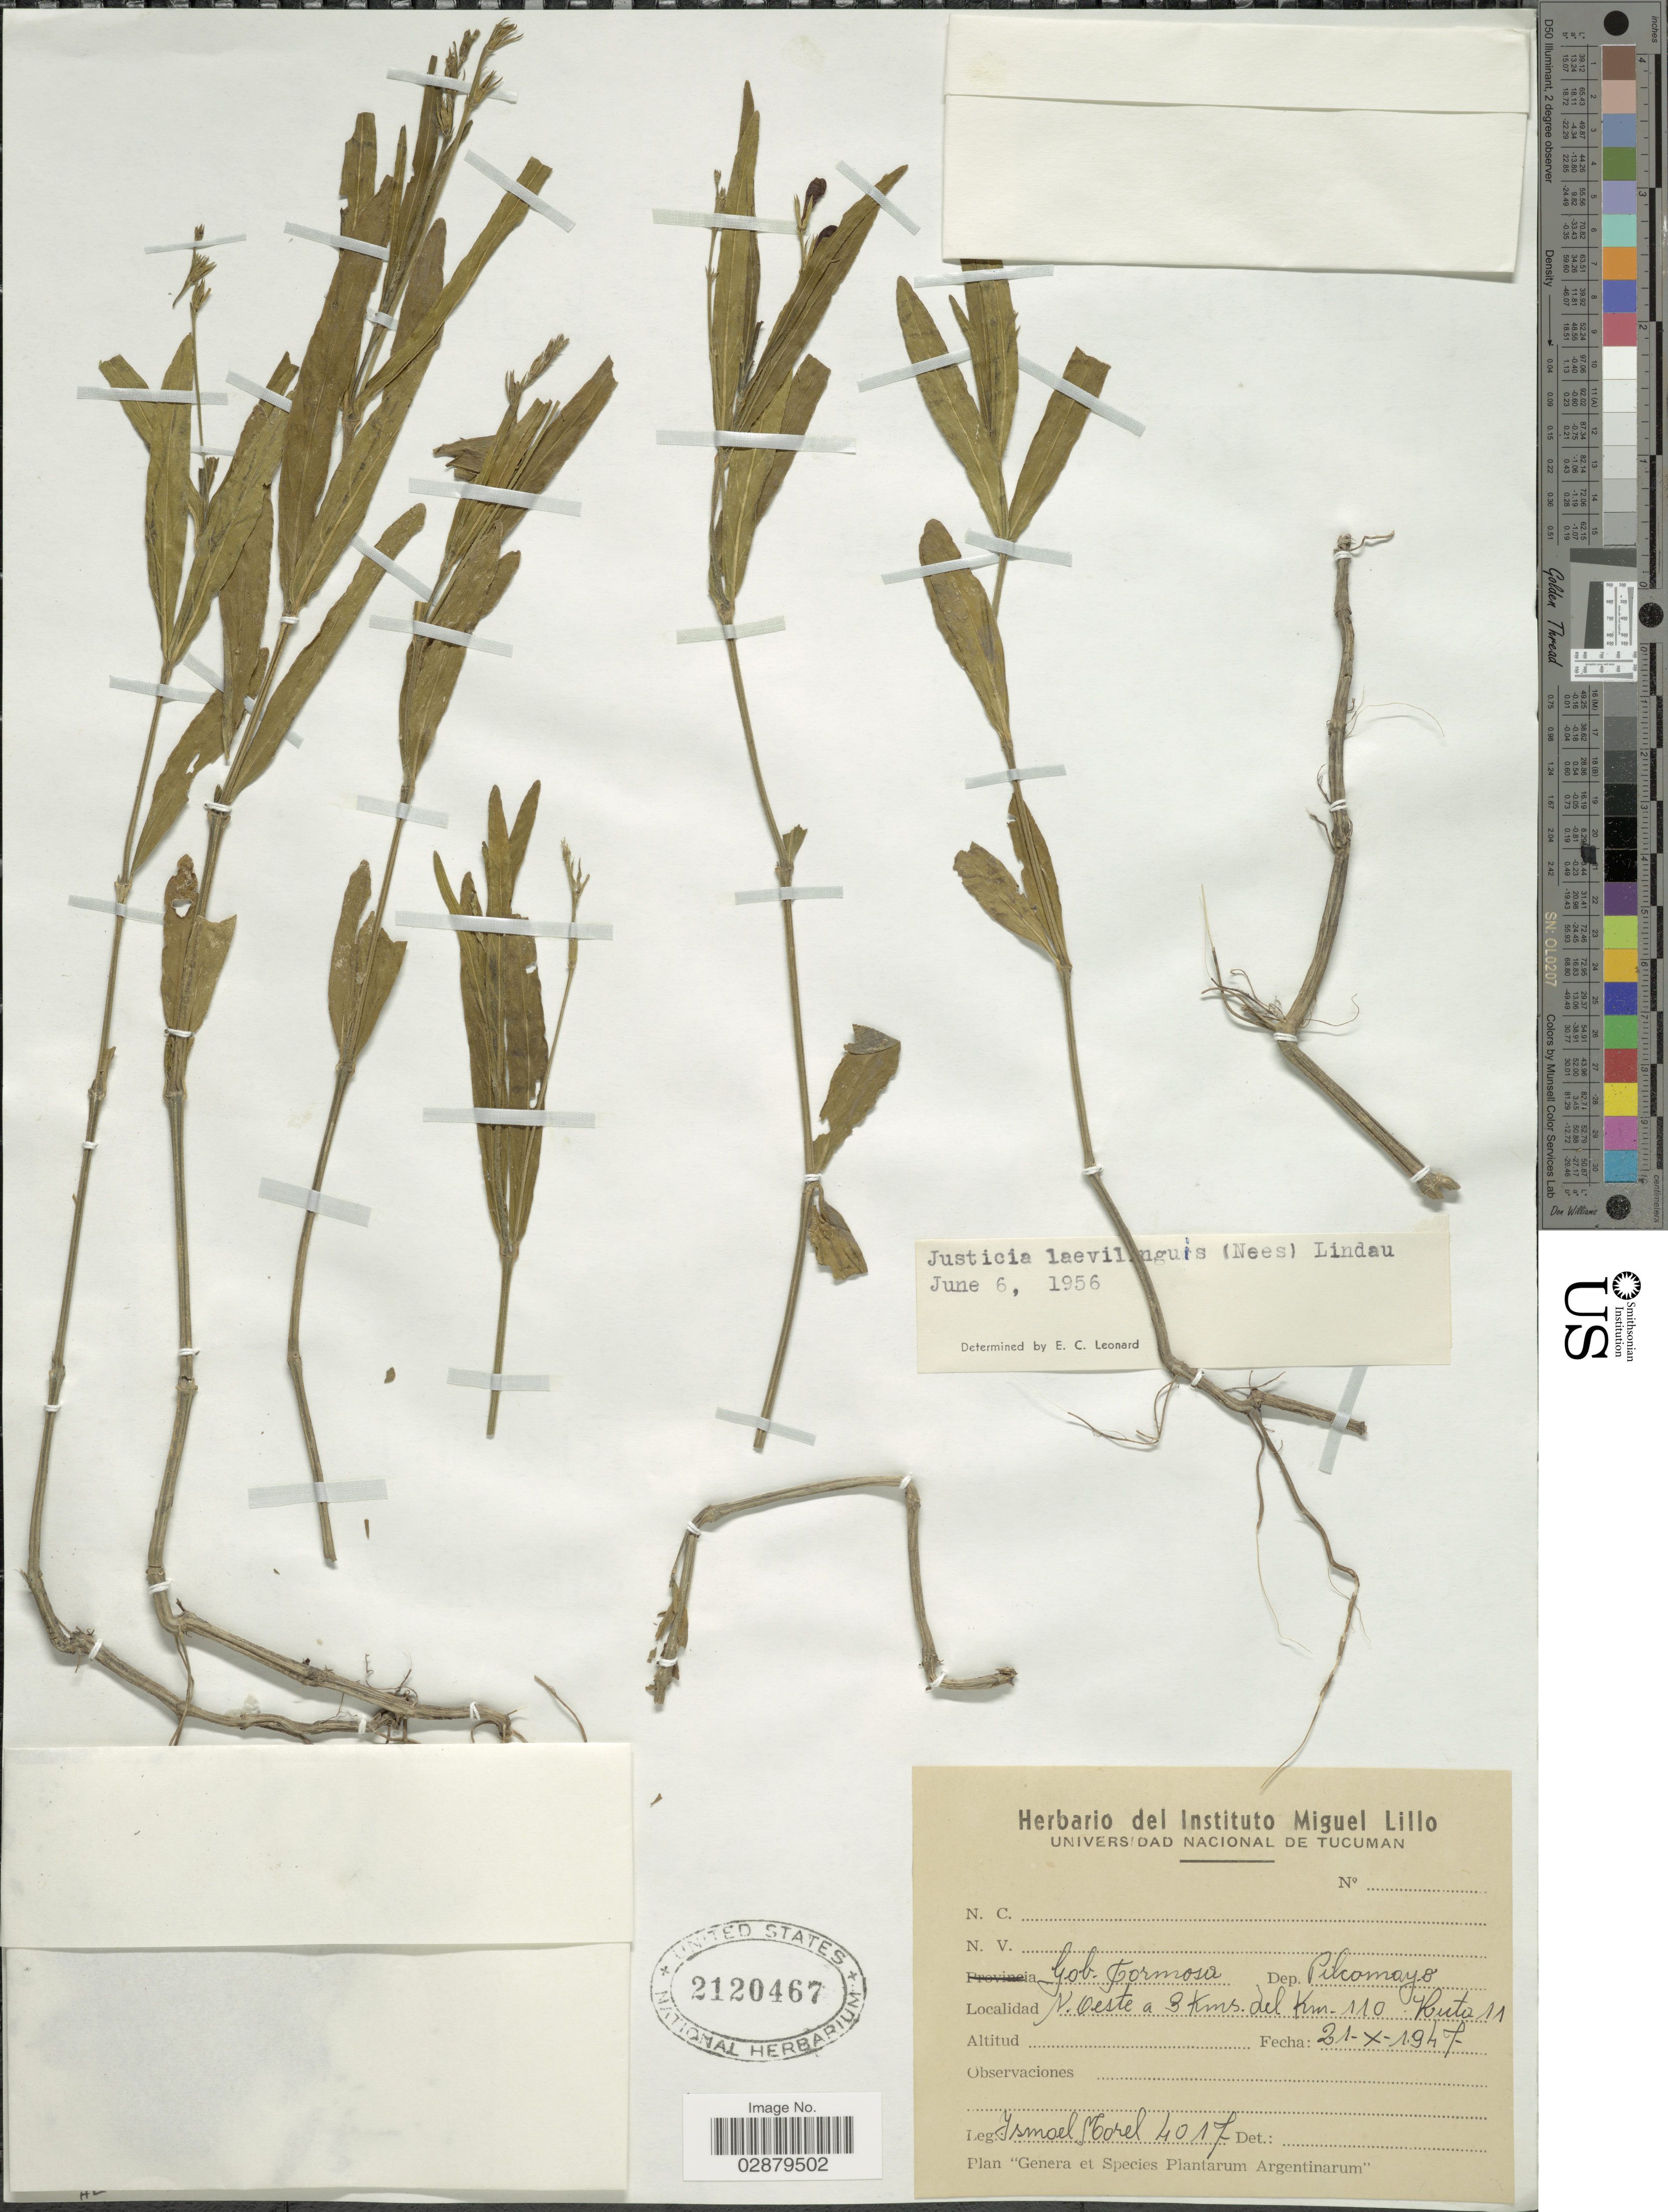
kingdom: Plantae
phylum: Tracheophyta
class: Magnoliopsida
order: Lamiales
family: Acanthaceae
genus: Justicia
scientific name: Justicia laevilinguis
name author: (Nees) Lindau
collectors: I. Morel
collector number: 4017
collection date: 1947-10-21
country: Argentina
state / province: Formosa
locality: Gob. Formosa. Dep. Pilcomayo. N. Oeste a 3 Kms. del Km.110. Ruta 11.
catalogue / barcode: US 2120467